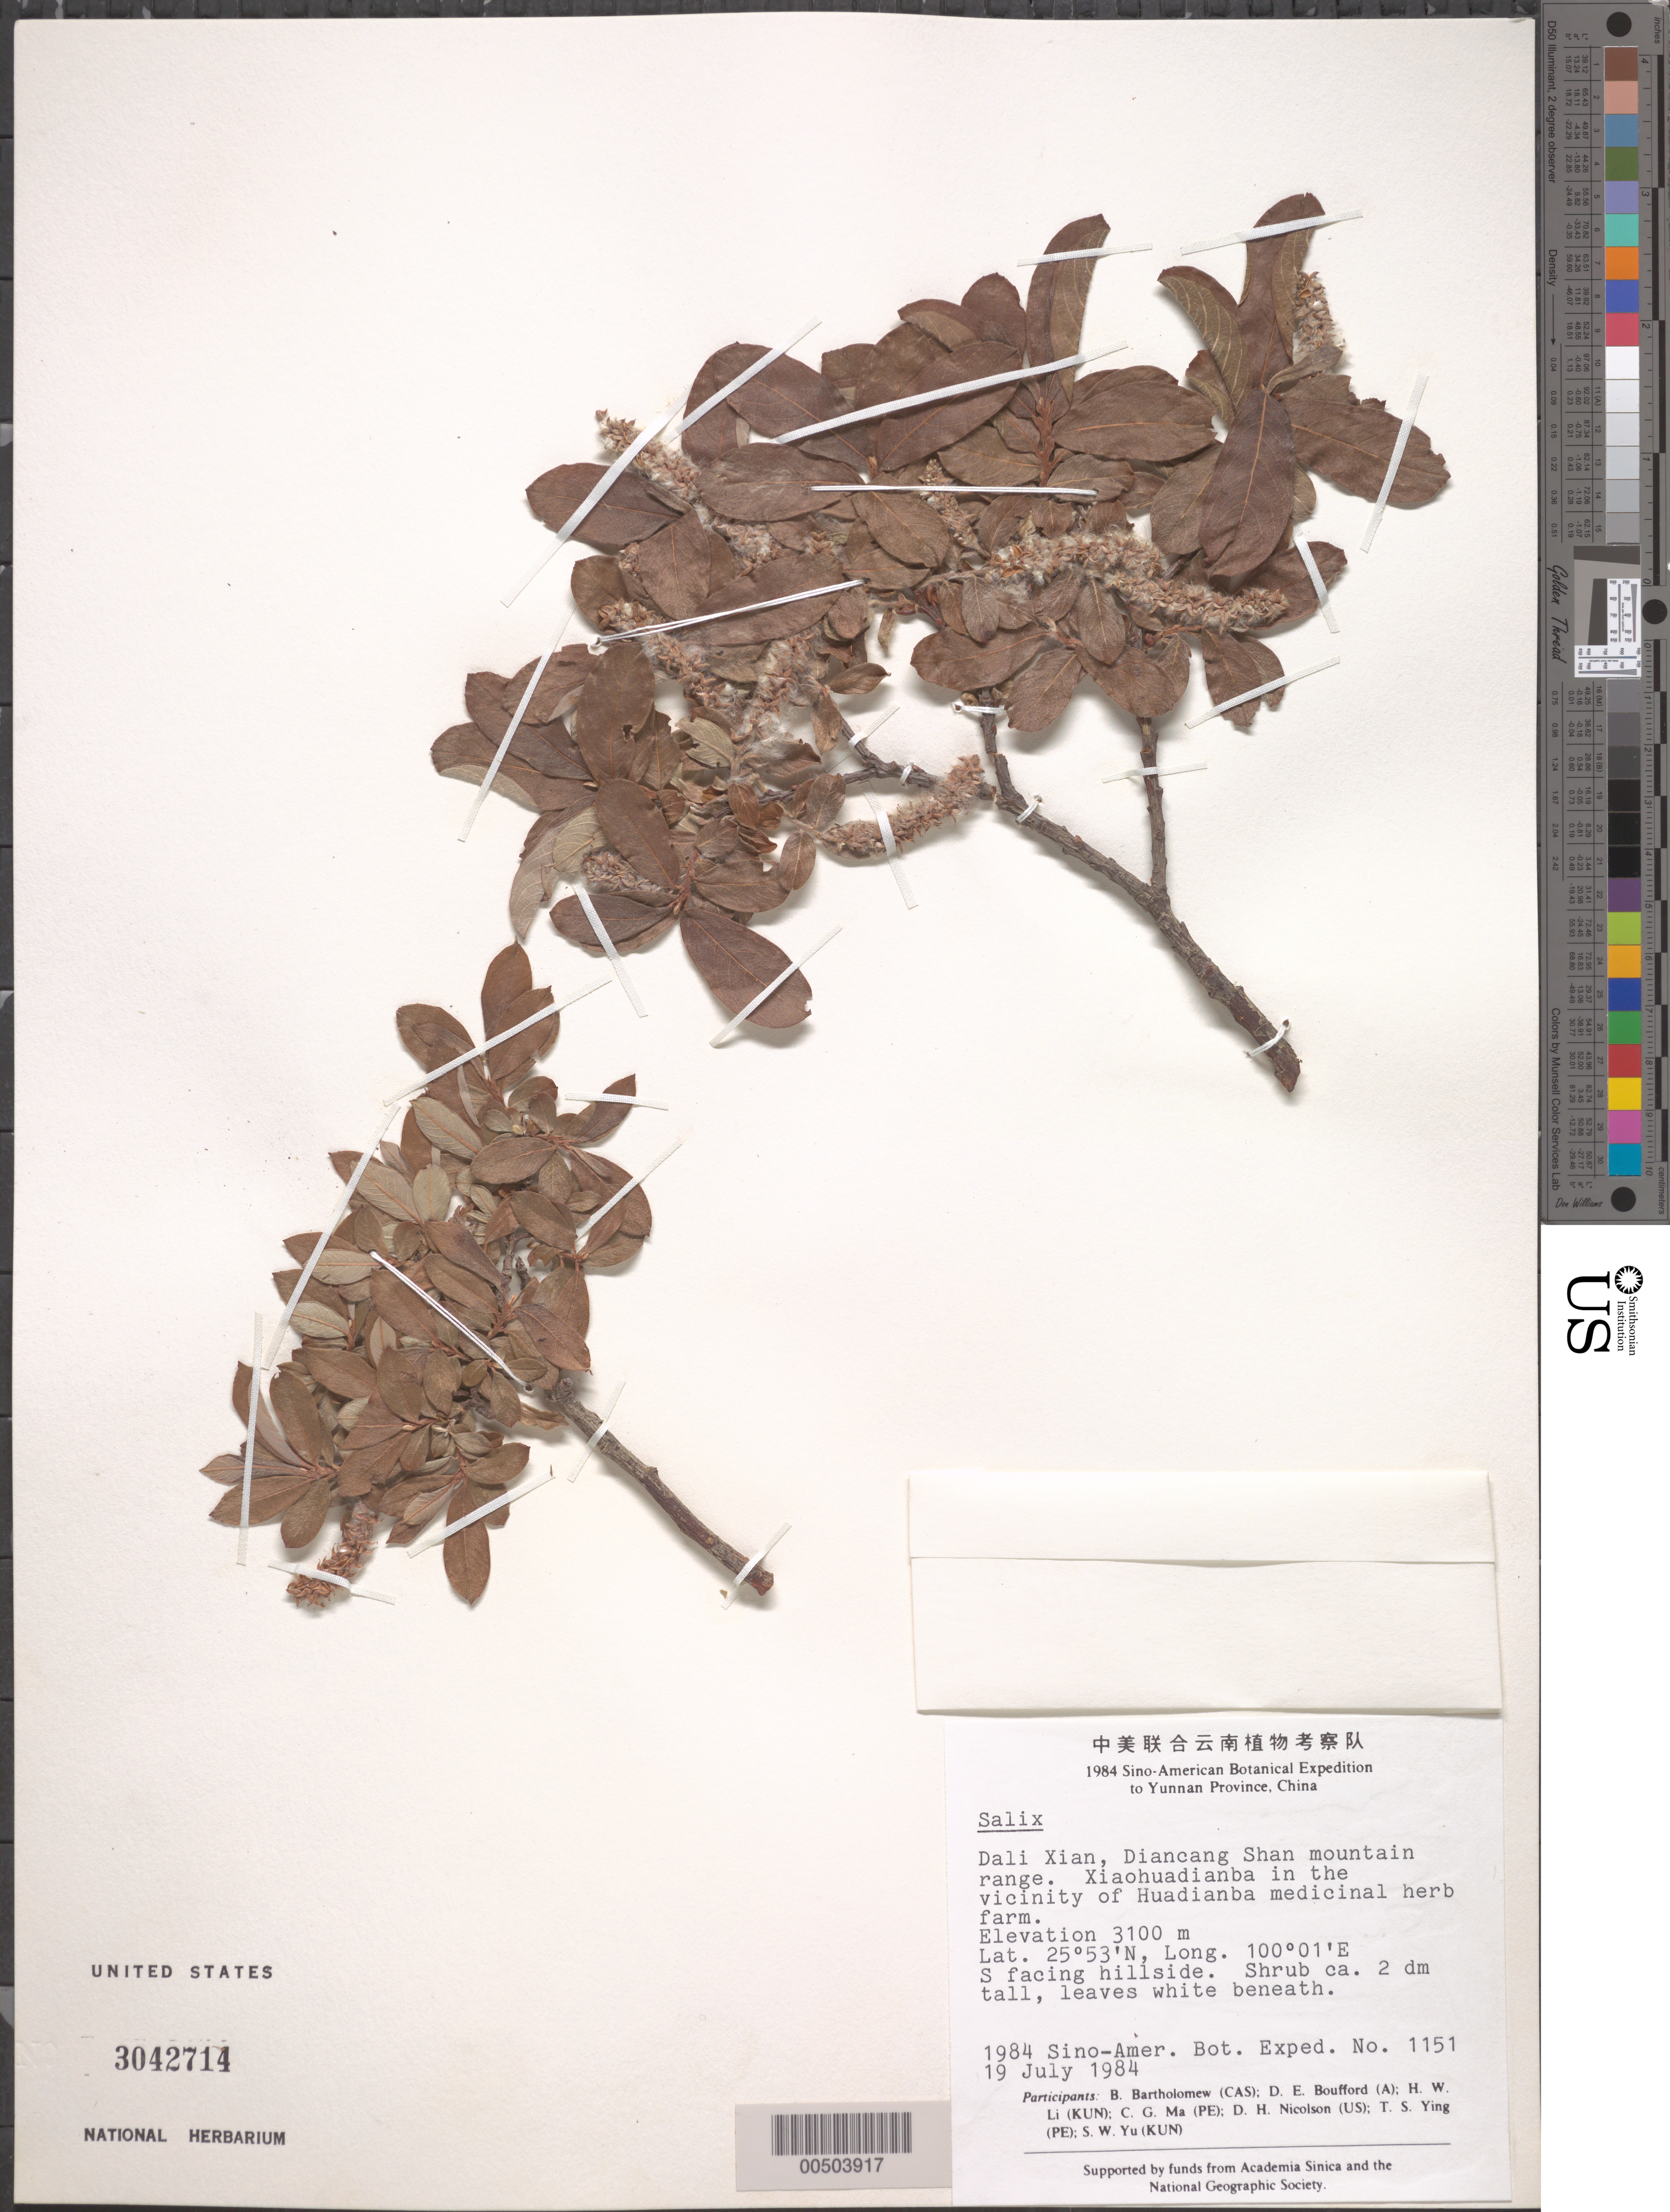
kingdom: Plantae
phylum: Tracheophyta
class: Magnoliopsida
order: Malpighiales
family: Salicaceae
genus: Salix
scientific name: Salix sp.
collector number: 1151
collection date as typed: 19 Jul 1984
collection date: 1984-07-19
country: China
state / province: Yunnan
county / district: Dali Bai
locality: Diancang Shan mountain range. Xiaohuadianba in the vicinity of Huadianba Medicinal Herb Farm, Dali Xian District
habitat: S facing hillside. Shrub ca. 2 dm tall, leaves white beneath.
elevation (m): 3100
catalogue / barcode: US 3042714